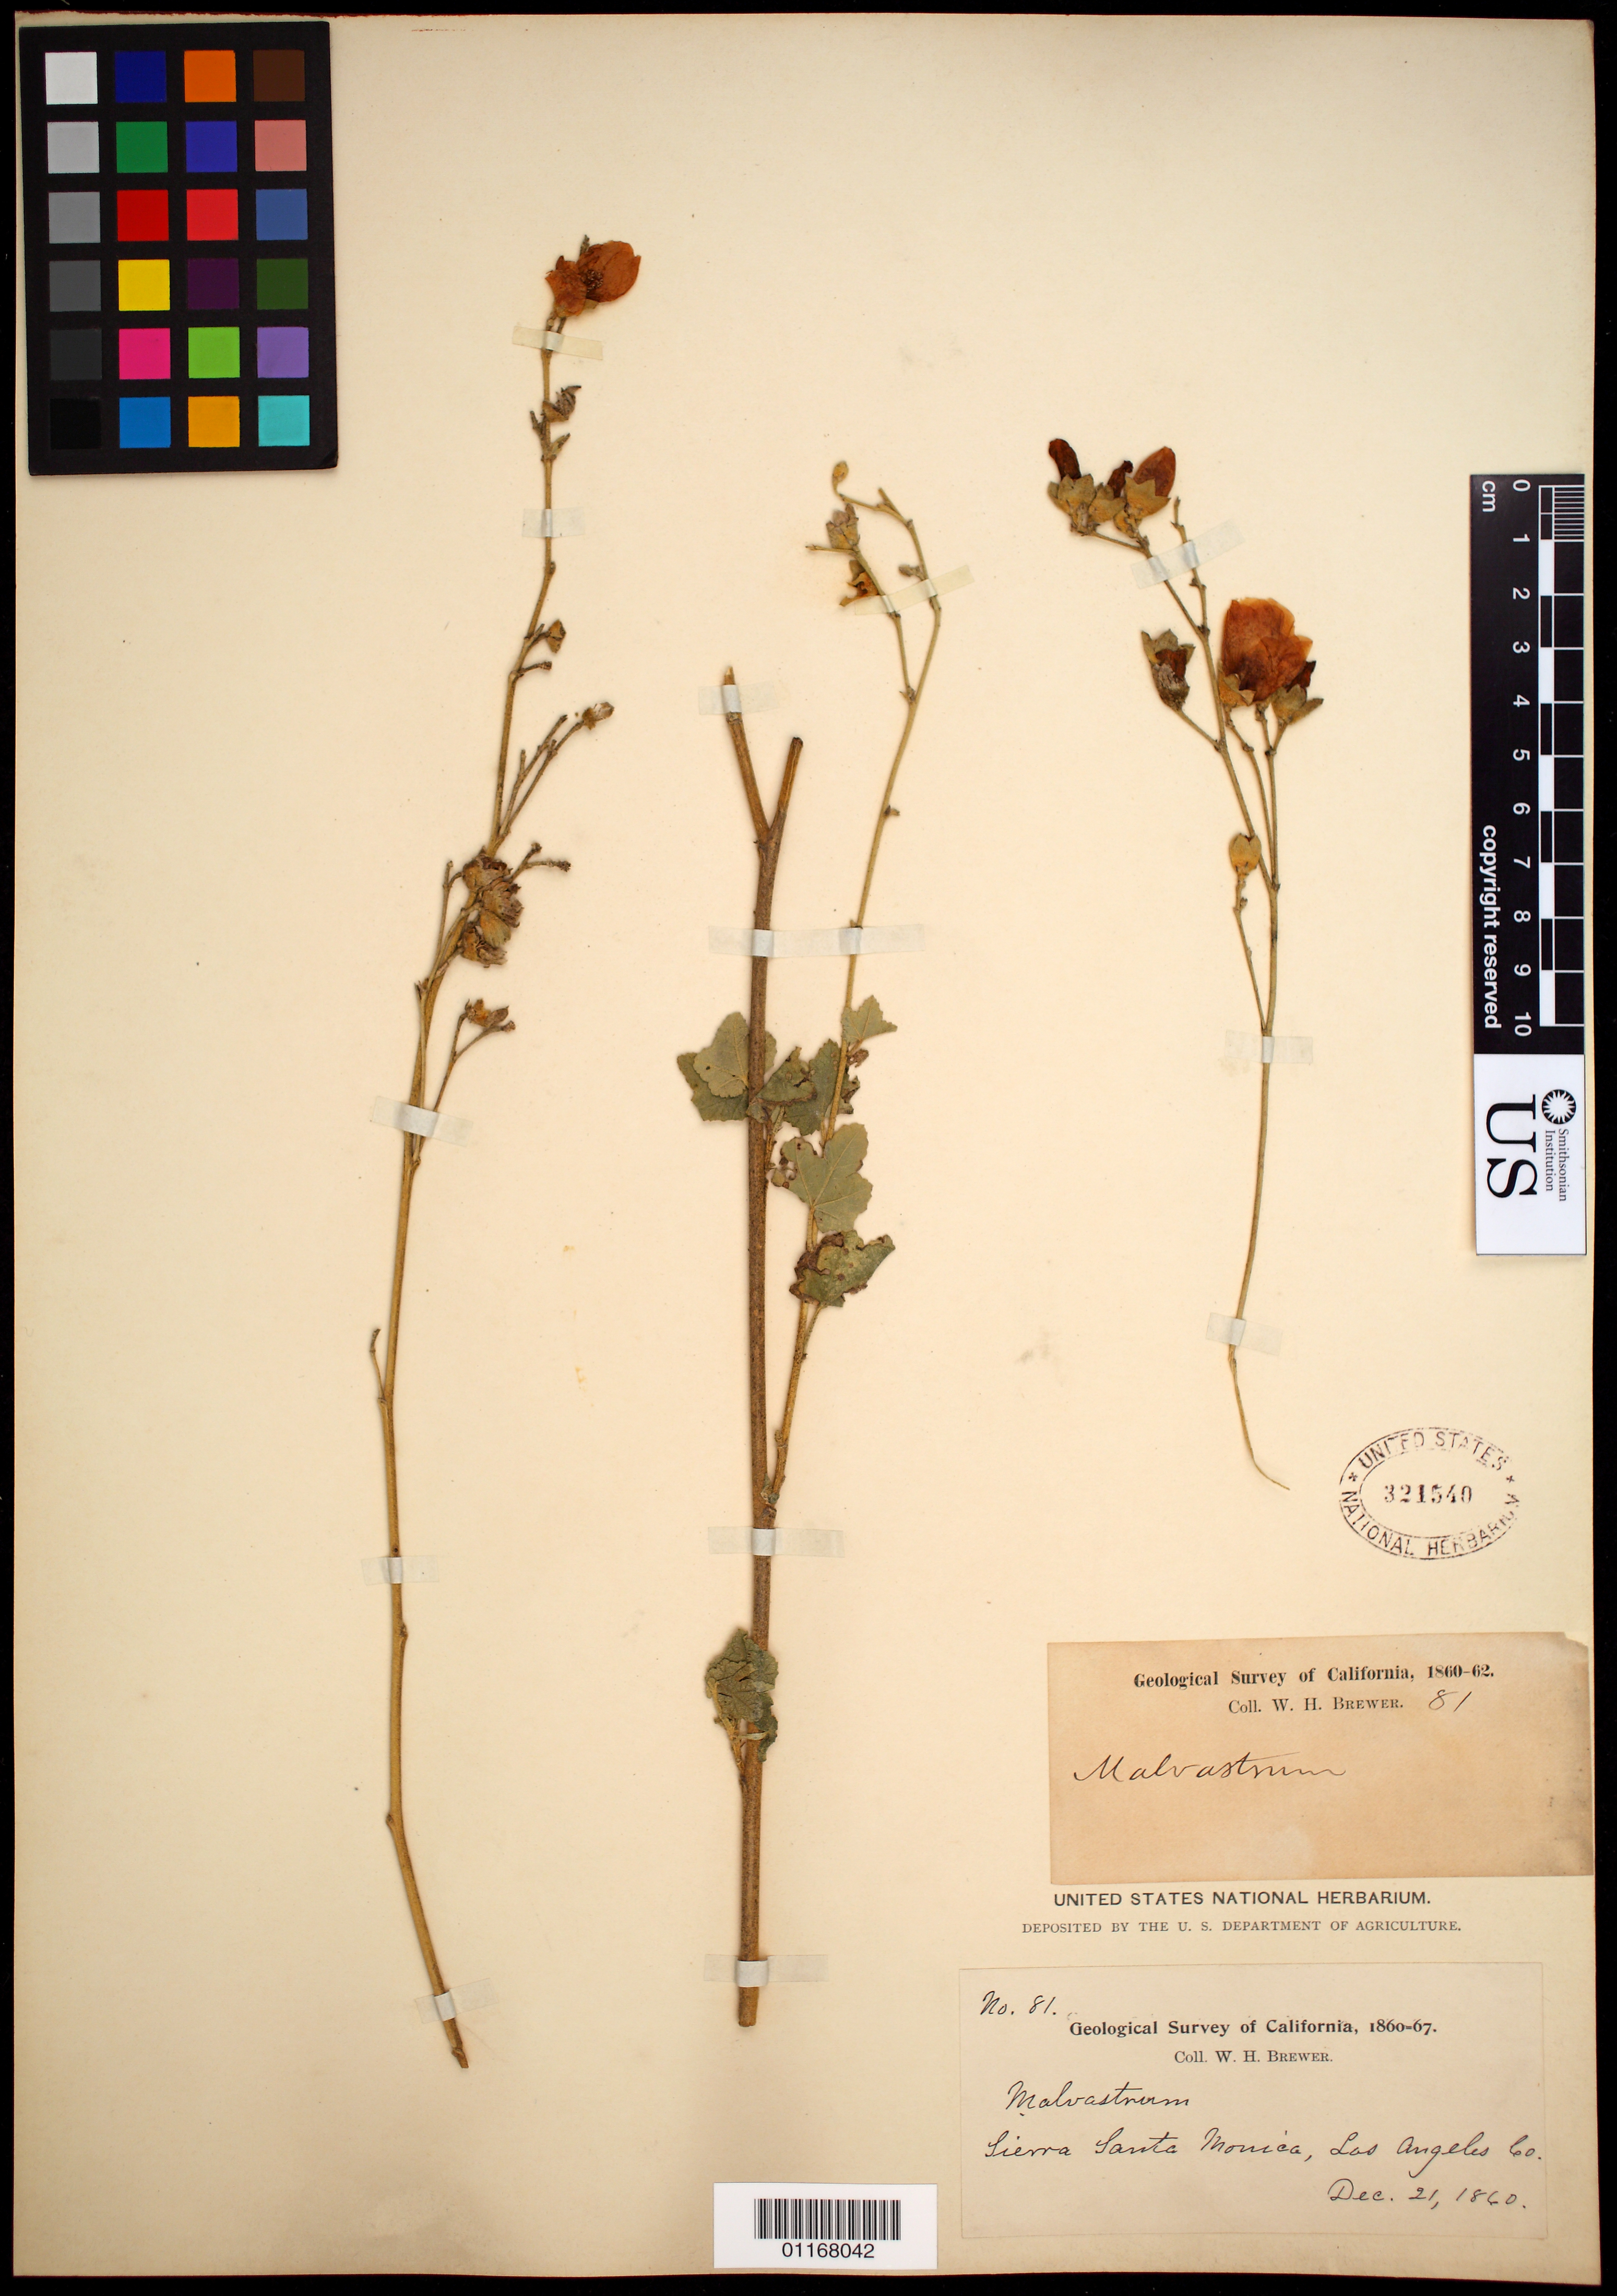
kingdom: Plantae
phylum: Tracheophyta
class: Magnoliopsida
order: Malvales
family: Malvaceae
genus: Malvastrum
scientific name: Malvastrum sp.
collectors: W. H. Brewer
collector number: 81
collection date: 1860-12-21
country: United States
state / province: California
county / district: Los Angeles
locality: Sierra Santa Monica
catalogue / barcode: US 321540